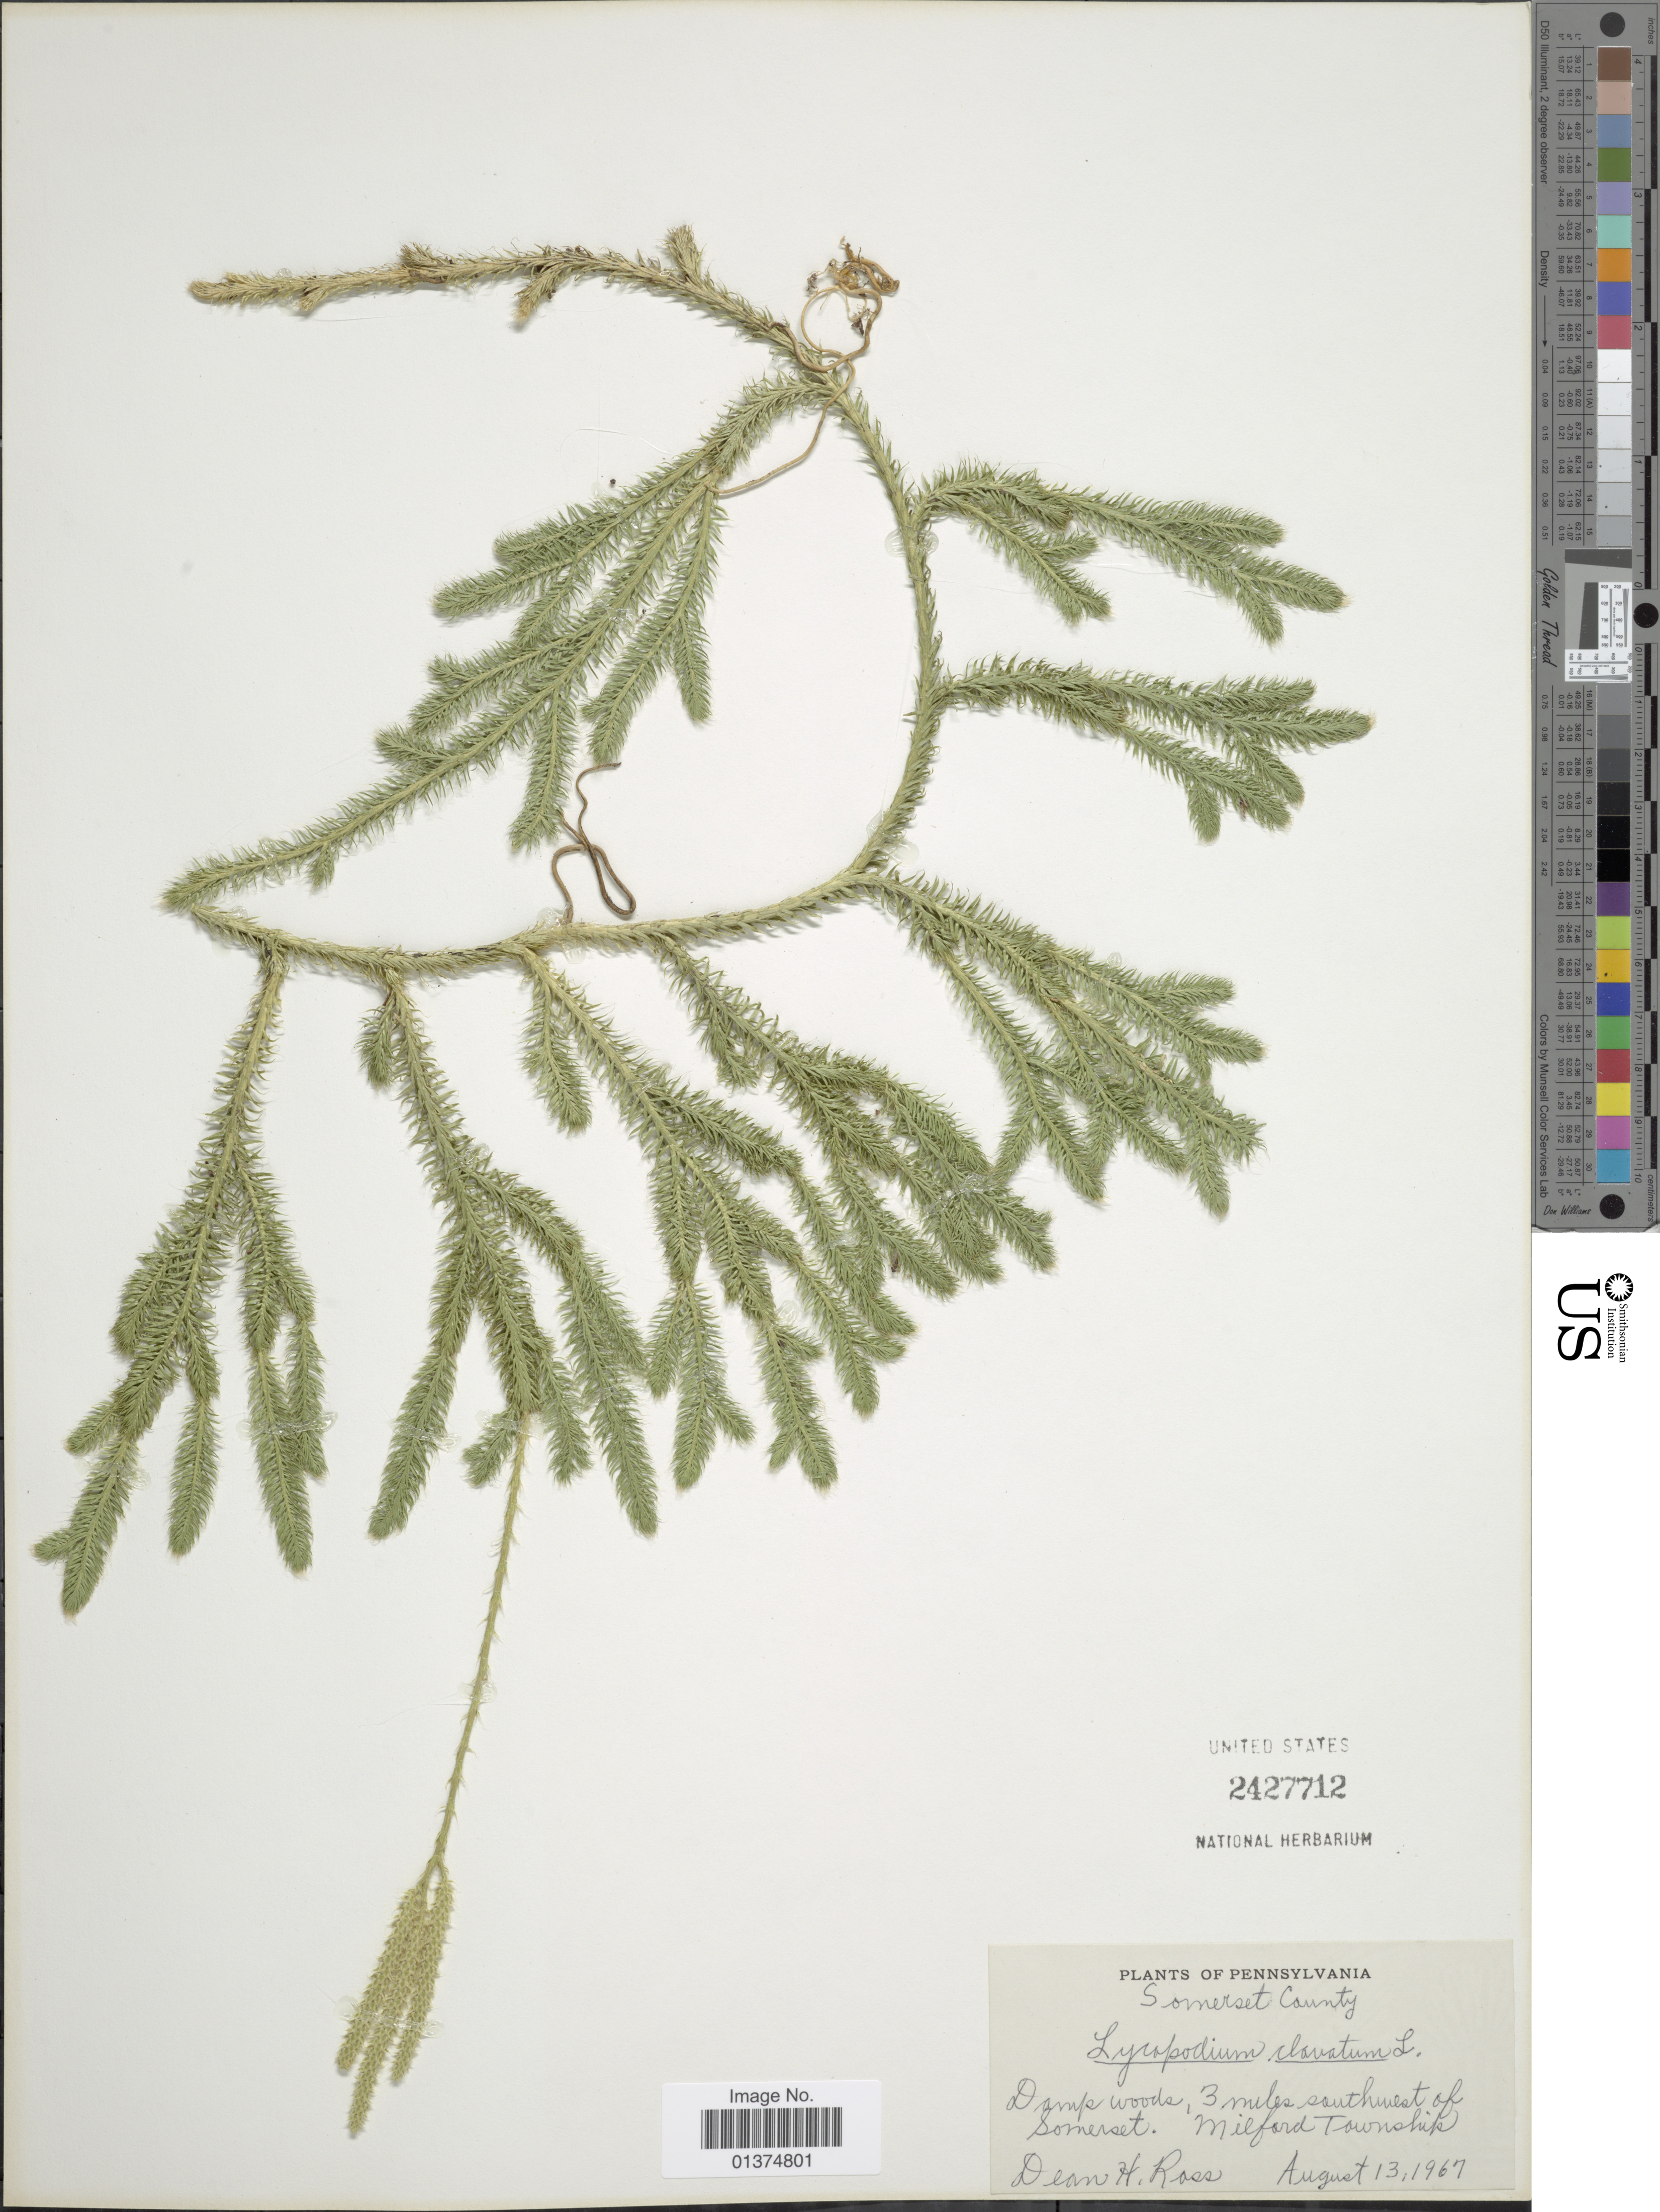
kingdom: Plantae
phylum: Tracheophyta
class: Lycopodiopsida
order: Lycopodiales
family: Lycopodiaceae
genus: Lycopodium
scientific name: Lycopodium clavatum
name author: L.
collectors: D. Ross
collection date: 1967-08-13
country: United States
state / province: Pennsylvania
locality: Somerset County, Damp woods, 3 miles southwest of Somerset, Mildford Township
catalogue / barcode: US 2427712